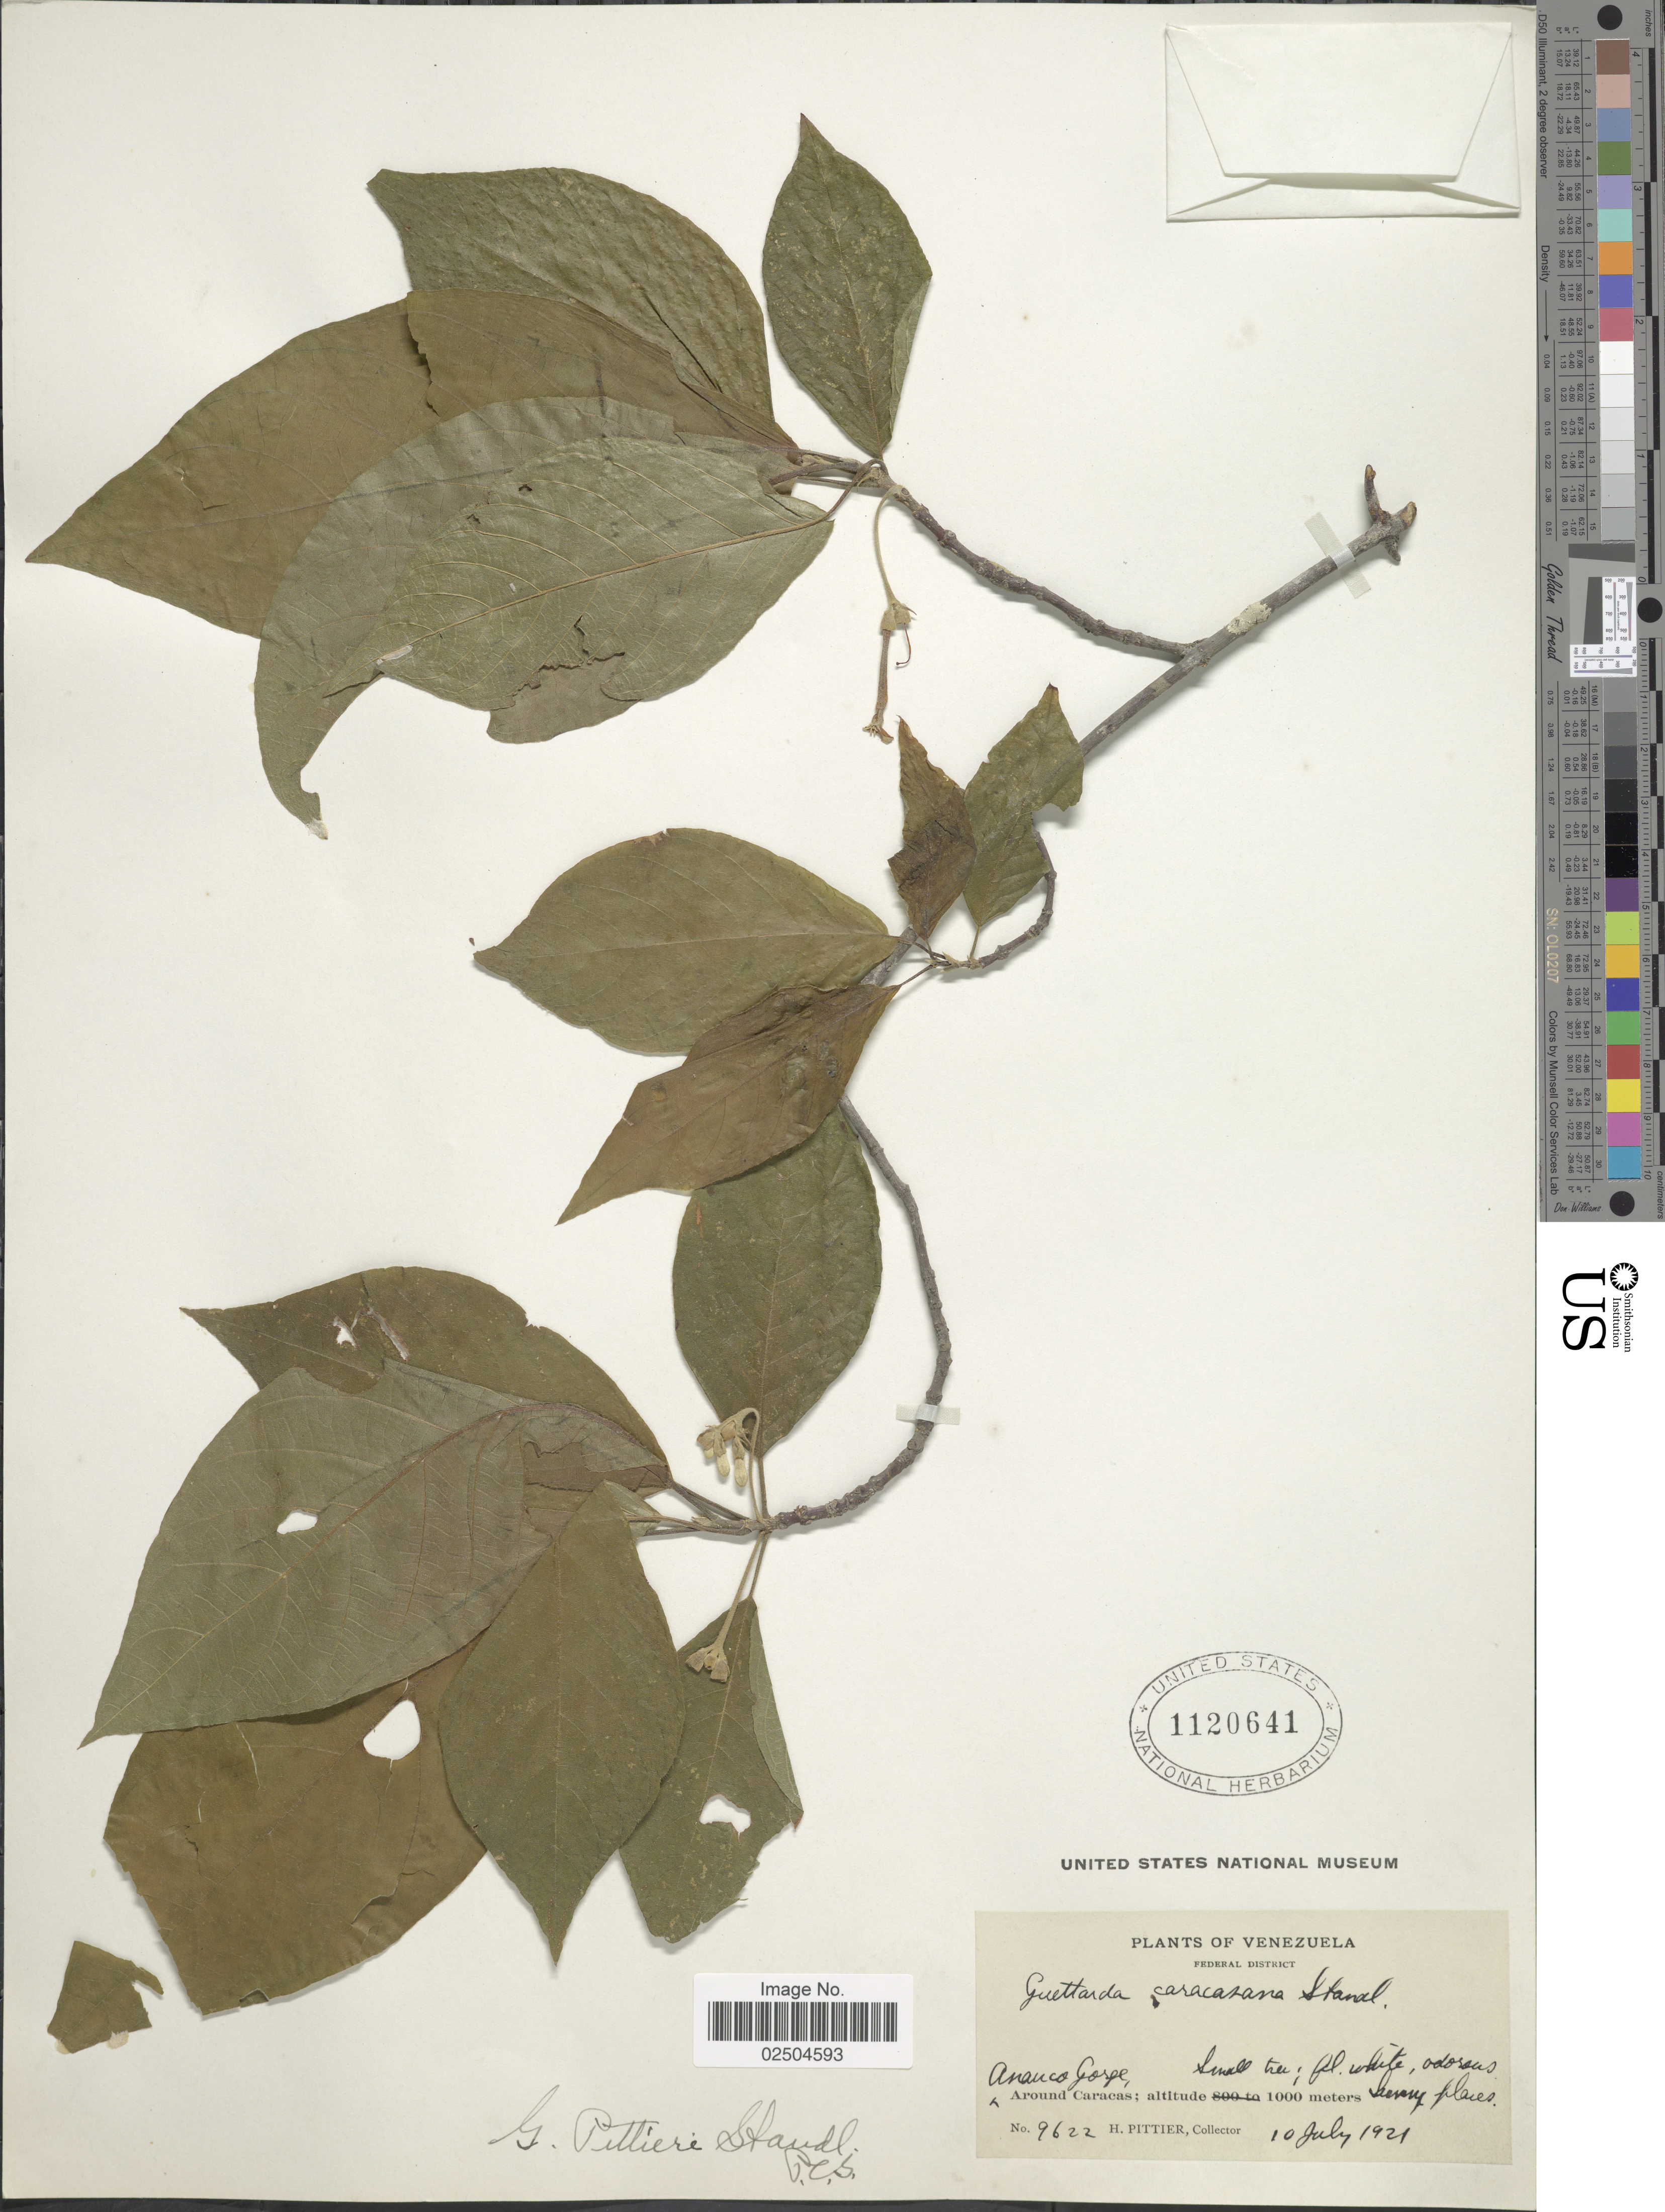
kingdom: Plantae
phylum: Tracheophyta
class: Magnoliopsida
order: Gentianales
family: Rubiaceae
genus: Guettarda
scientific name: Guettarda pittieri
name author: Standl.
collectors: H. F. Pittier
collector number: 9622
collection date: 1921-07-10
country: Venezuela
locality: Federal District, Anauco Gospe, Around Caracas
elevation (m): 1000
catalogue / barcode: US 1120641